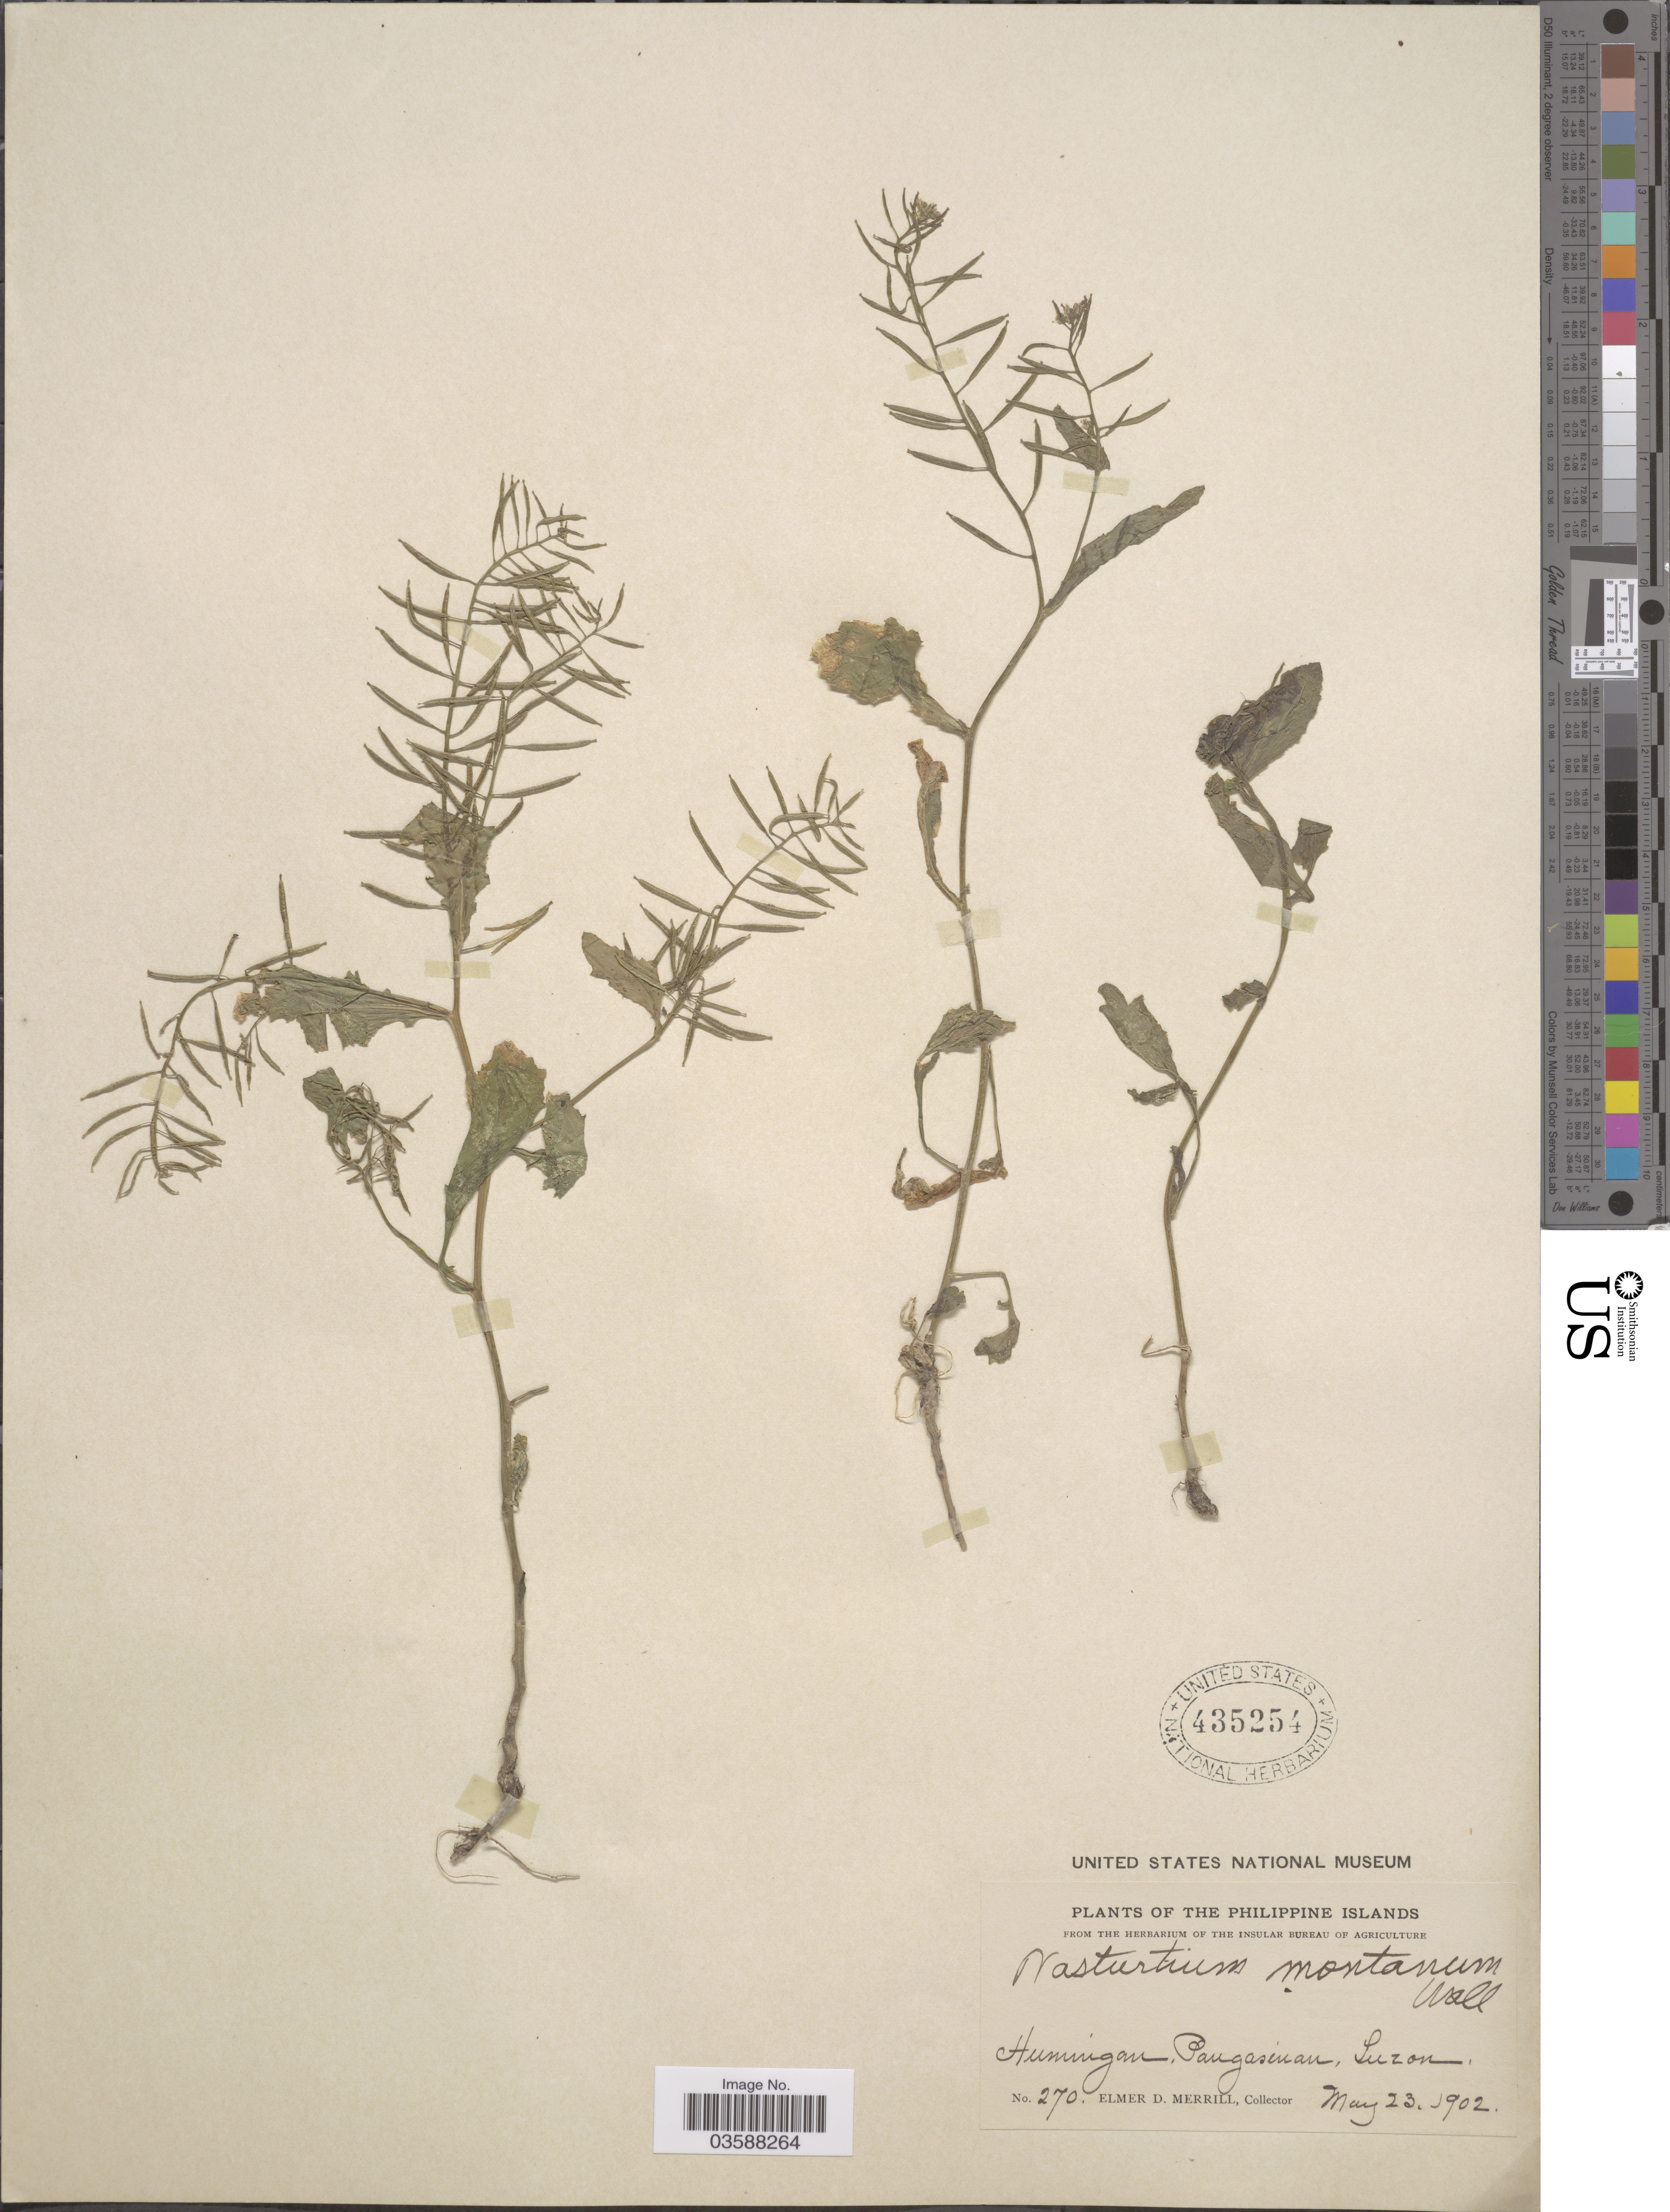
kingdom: Plantae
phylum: Tracheophyta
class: Magnoliopsida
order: Brassicales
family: Brassicaceae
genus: Rorippa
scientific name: Rorippa indica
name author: (L.) Hiern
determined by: Strong, M. T., (US), Smithsonian Institution - National Museum of Natural History (UNITED STATES)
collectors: E. D. Merrill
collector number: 270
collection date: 1902-05-23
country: Philippines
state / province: Ilocos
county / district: Pangasinan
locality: Humingan [Umingan], Pangasinan, Luzon.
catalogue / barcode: US 435254